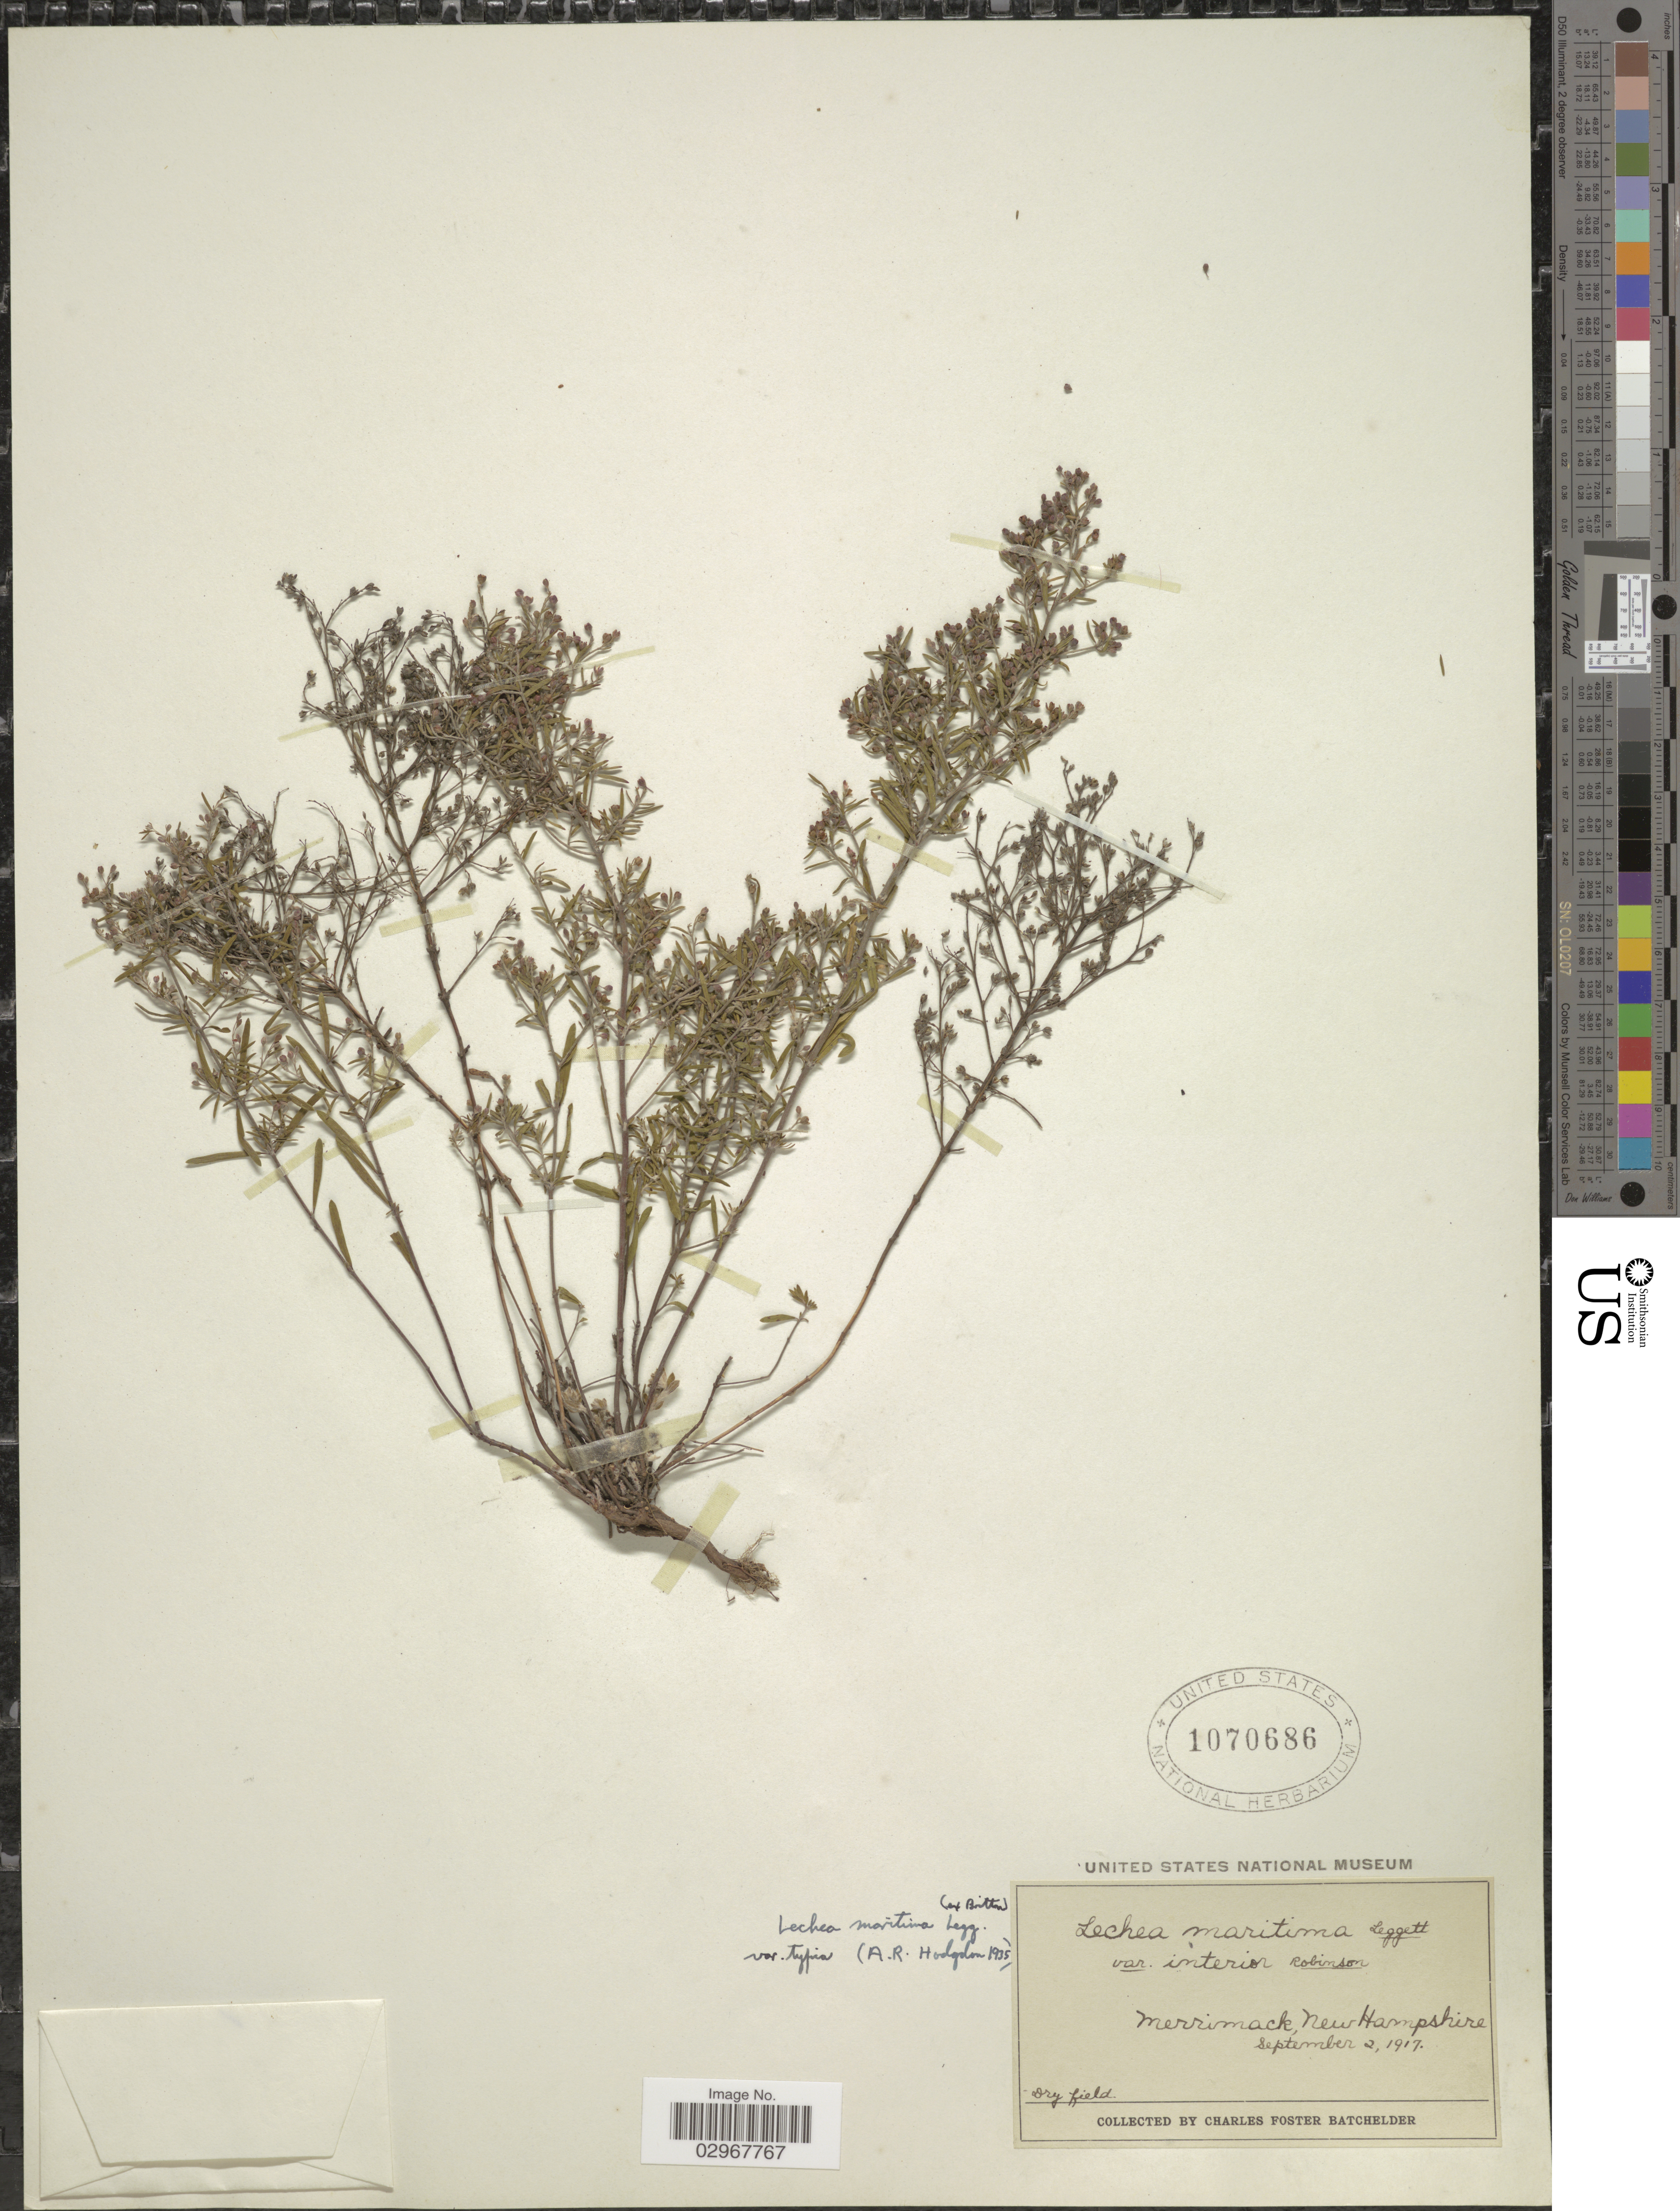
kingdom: Plantae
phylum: Tracheophyta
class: Magnoliopsida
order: Malvales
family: Cistaceae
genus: Lechea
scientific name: Lechea maritima var. typica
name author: Hodgdon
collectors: C. Batchelder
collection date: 1917-09-02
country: United States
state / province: New Hampshire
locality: Merrimack.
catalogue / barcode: US 1070686